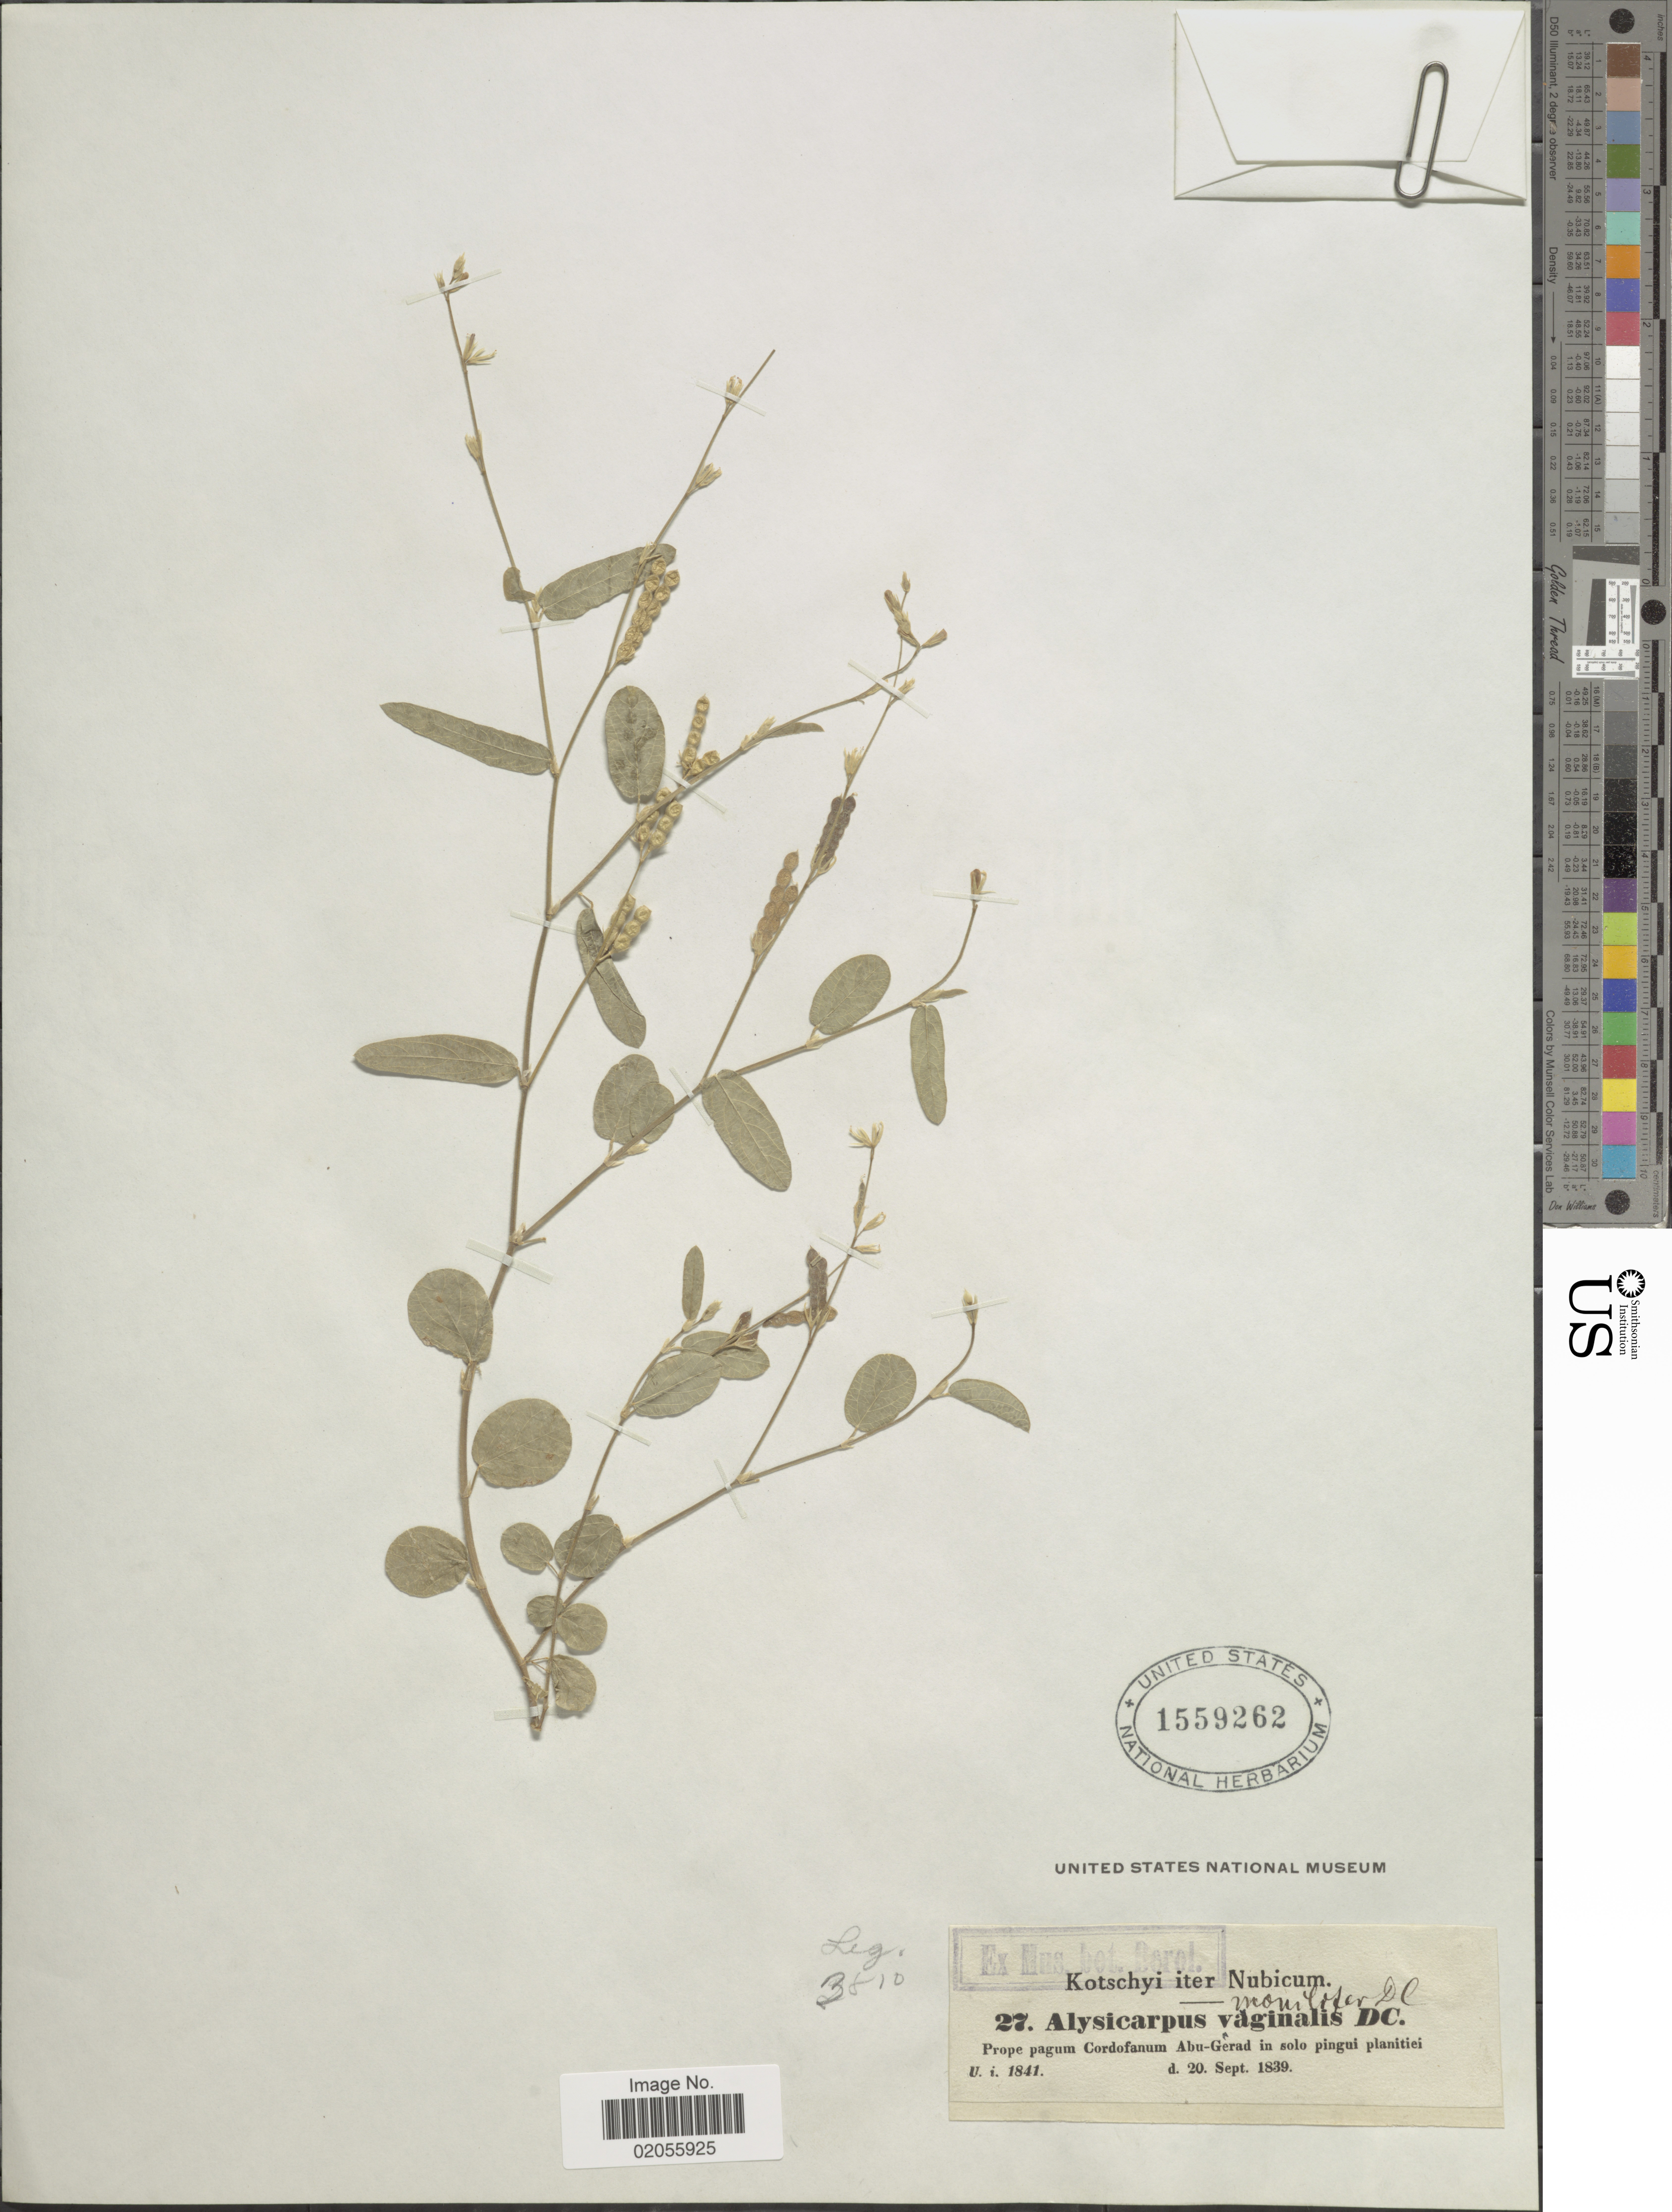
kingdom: Plantae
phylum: Tracheophyta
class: Magnoliopsida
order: Fabales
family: Fabaceae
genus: Alysicarpus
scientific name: Alysicarpus monilifer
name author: (L.) DC.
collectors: -. Kotschyi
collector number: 27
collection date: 1839-09-20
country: Sudan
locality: Nubicum, prope pagum Cordofanum Abu-erad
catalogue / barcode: US 1559262